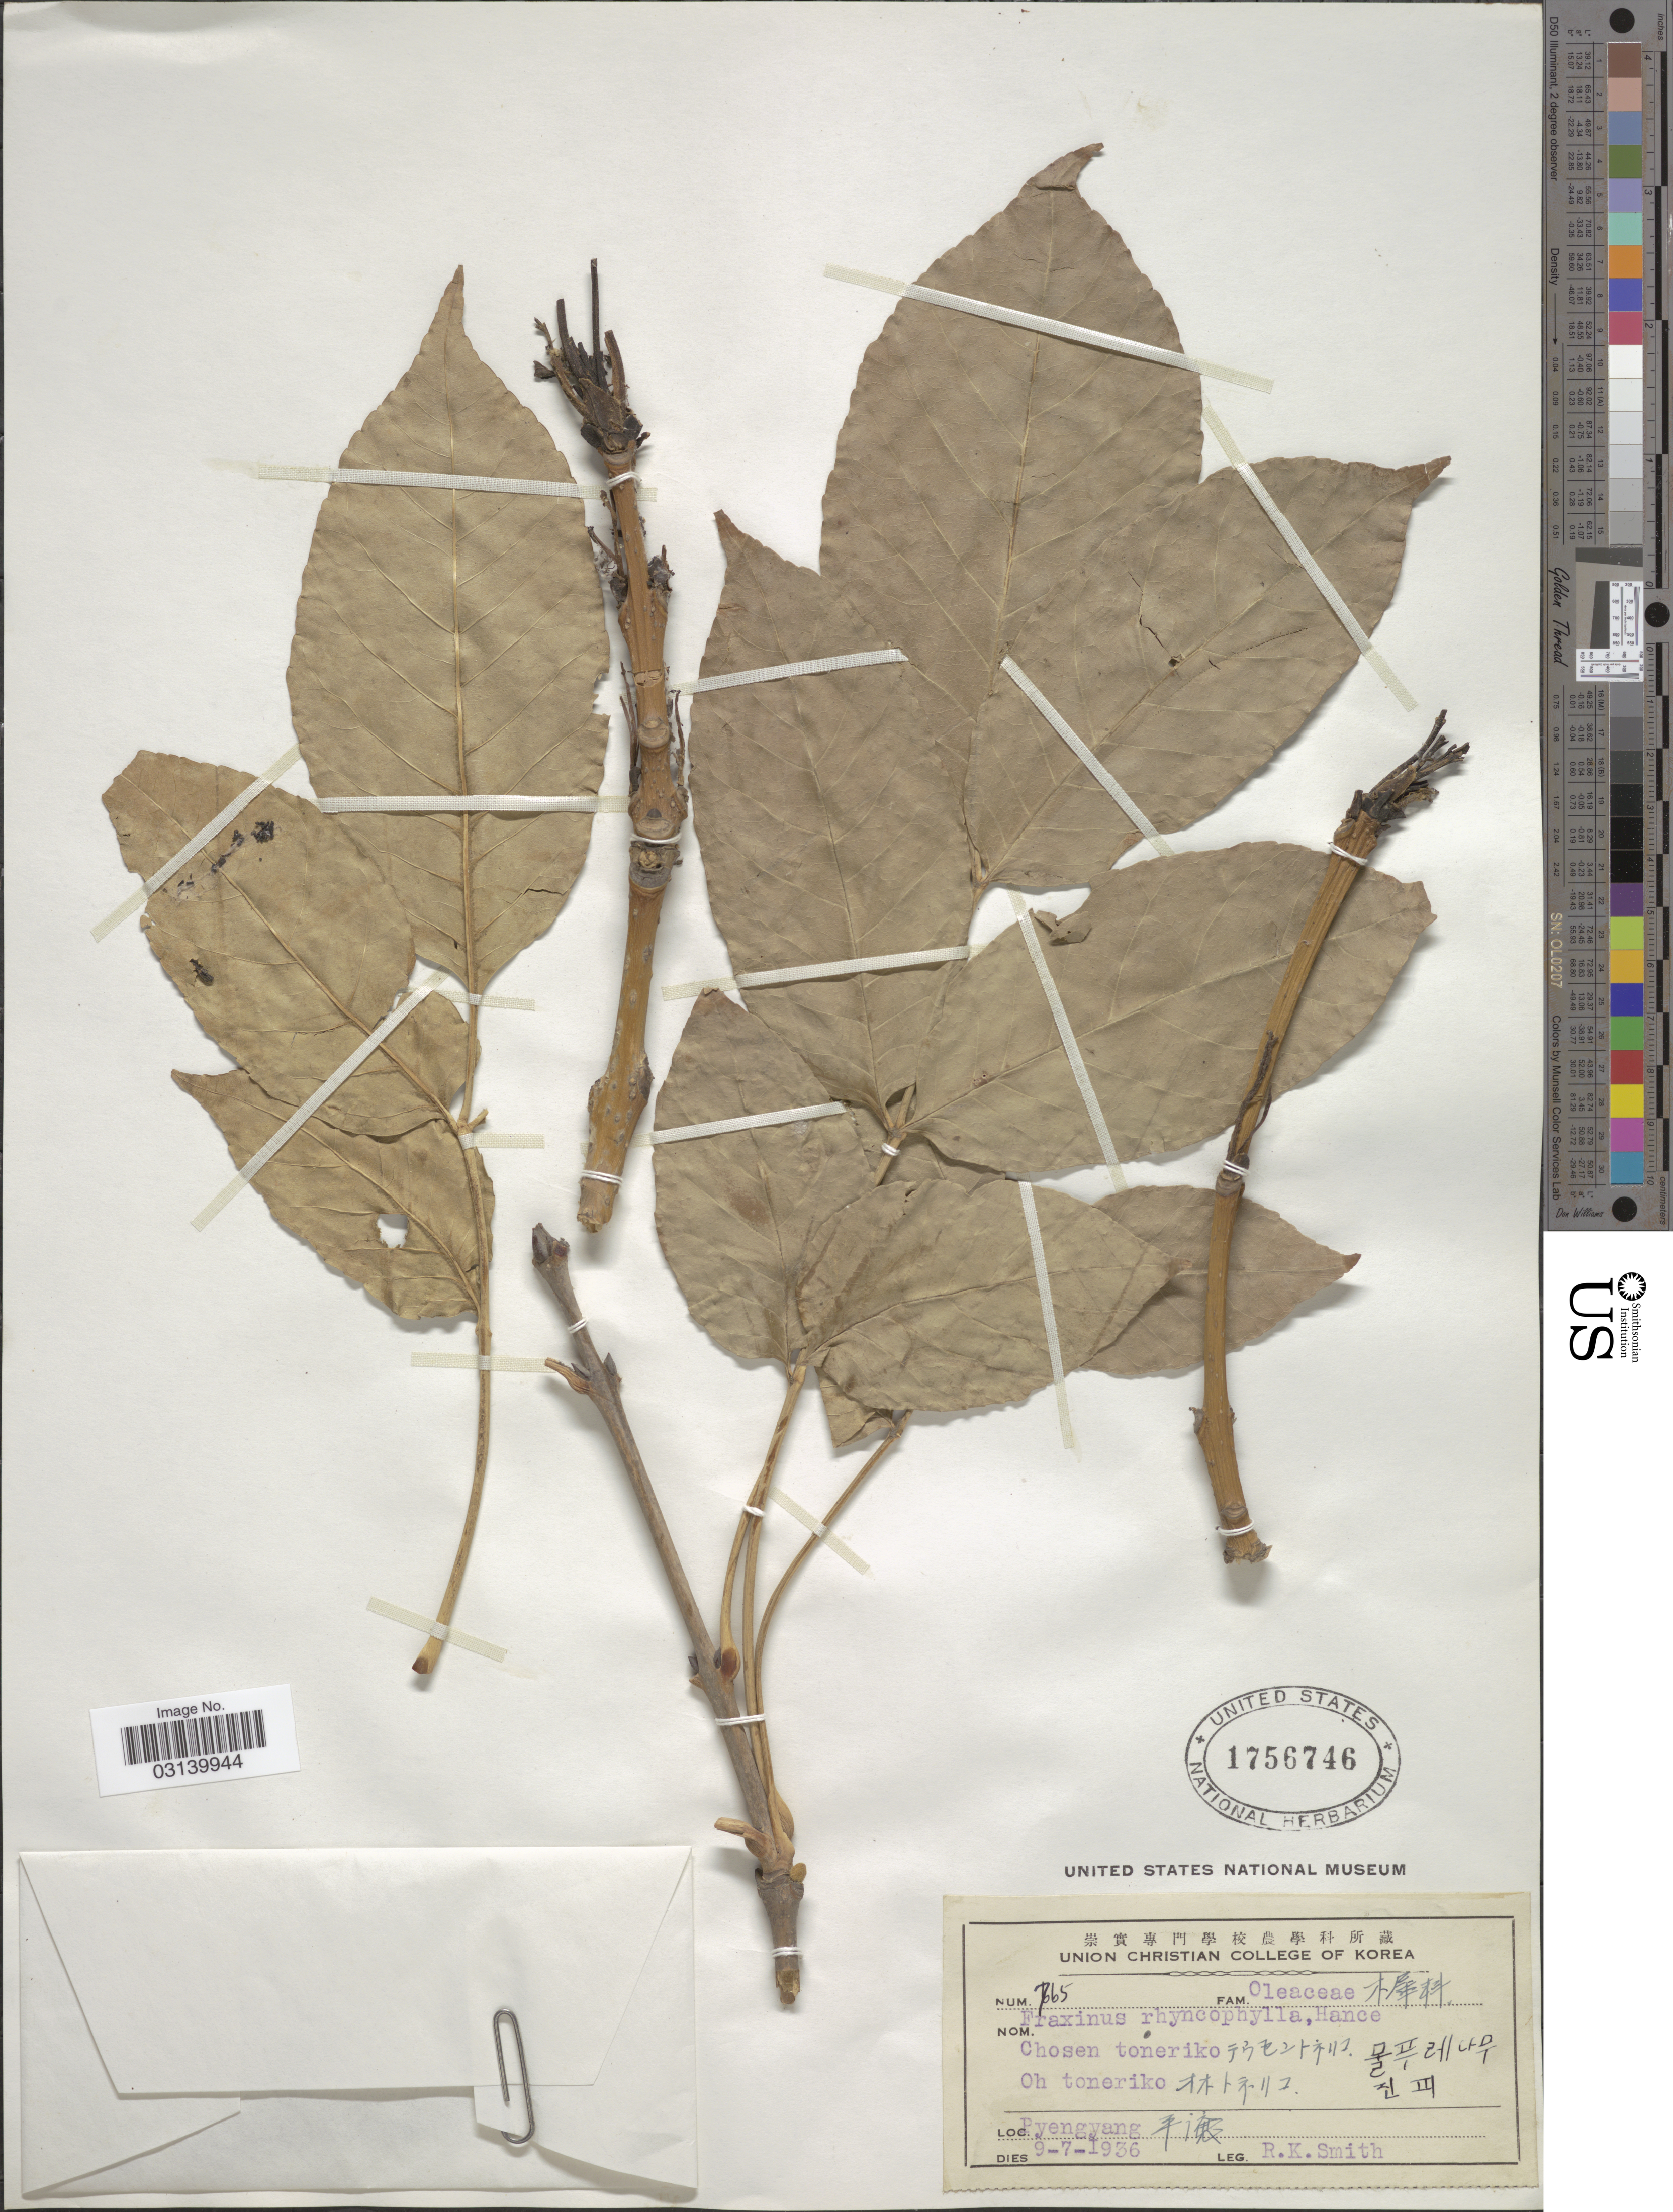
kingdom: Plantae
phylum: Tracheophyta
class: Magnoliopsida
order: Lamiales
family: Oleaceae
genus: Fraxinus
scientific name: Fraxinus rhynchophylla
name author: Hance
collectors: R. Smith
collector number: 765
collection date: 1936-07-09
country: North Korea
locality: Pyengyang.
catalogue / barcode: US 1756746